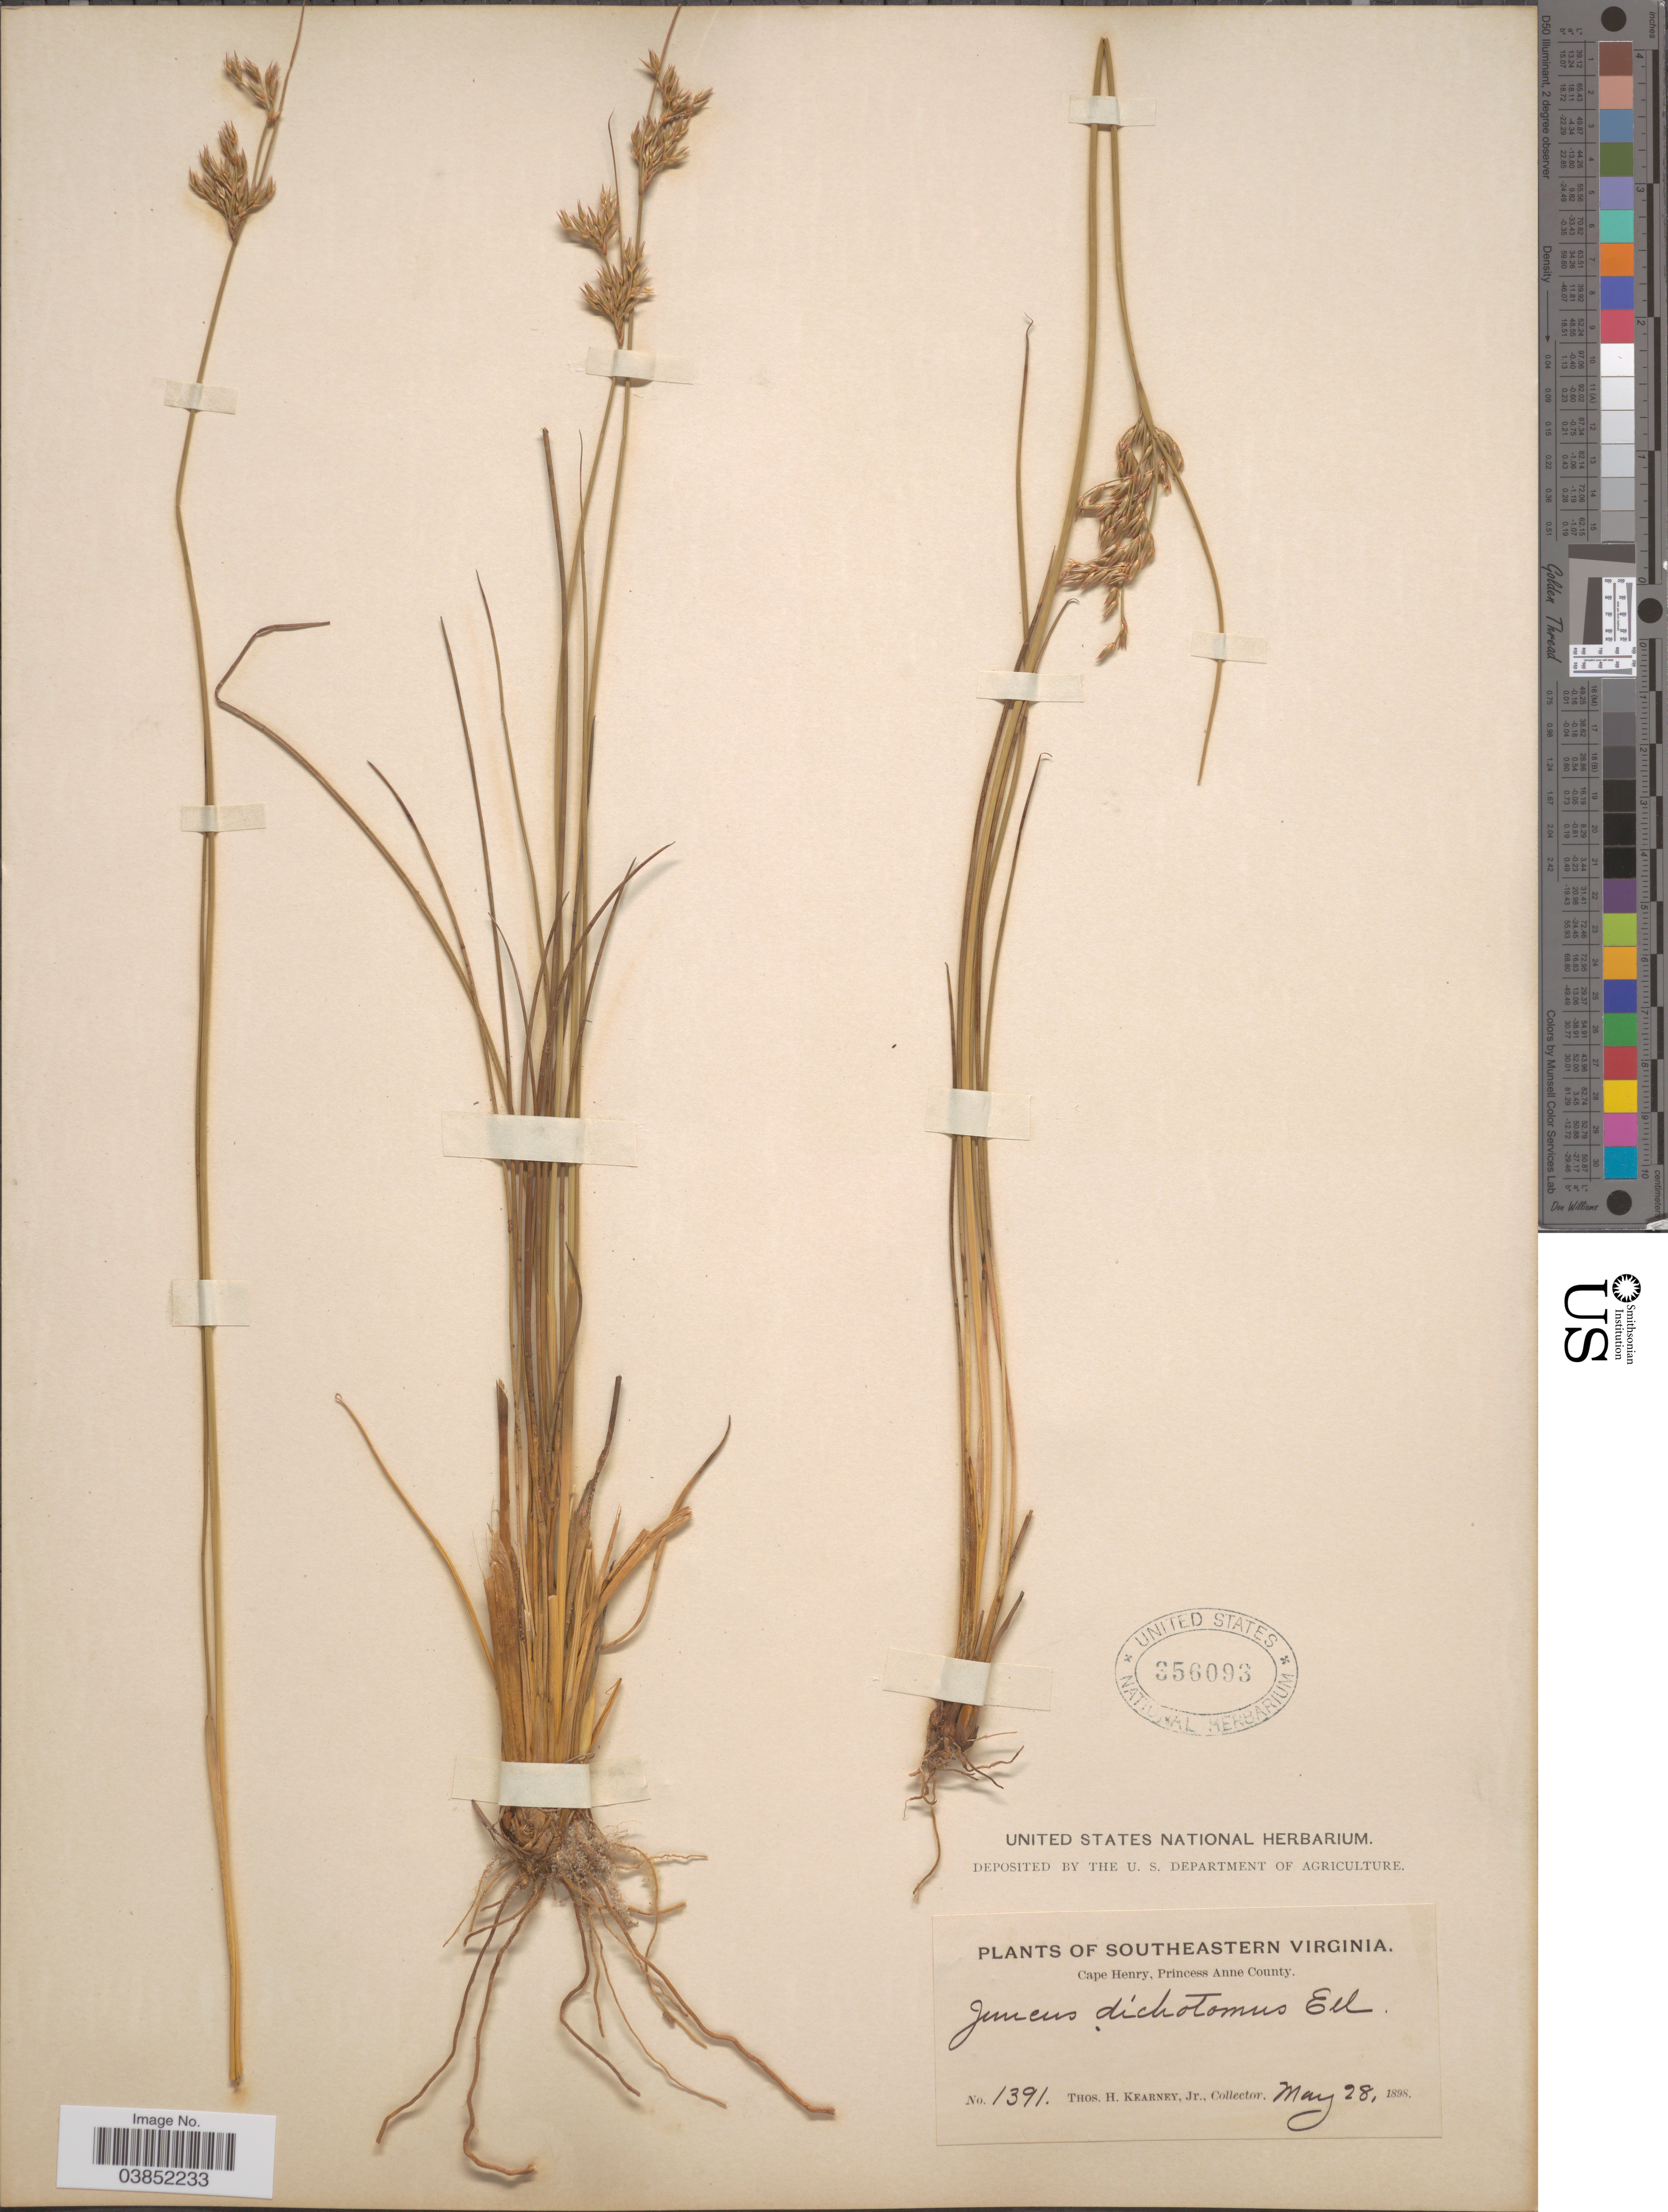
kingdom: Plantae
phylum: Tracheophyta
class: Liliopsida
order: Poales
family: Juncaceae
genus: Juncus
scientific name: Juncus dichotomus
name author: Elliott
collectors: T. H. Kearney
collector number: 1391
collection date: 1898-05-28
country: United States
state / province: Virginia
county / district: City of Virginia Beach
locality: Southeastern Virginia. Cape Henry, Princess Anne (=historic county name) County.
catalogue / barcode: US 356093